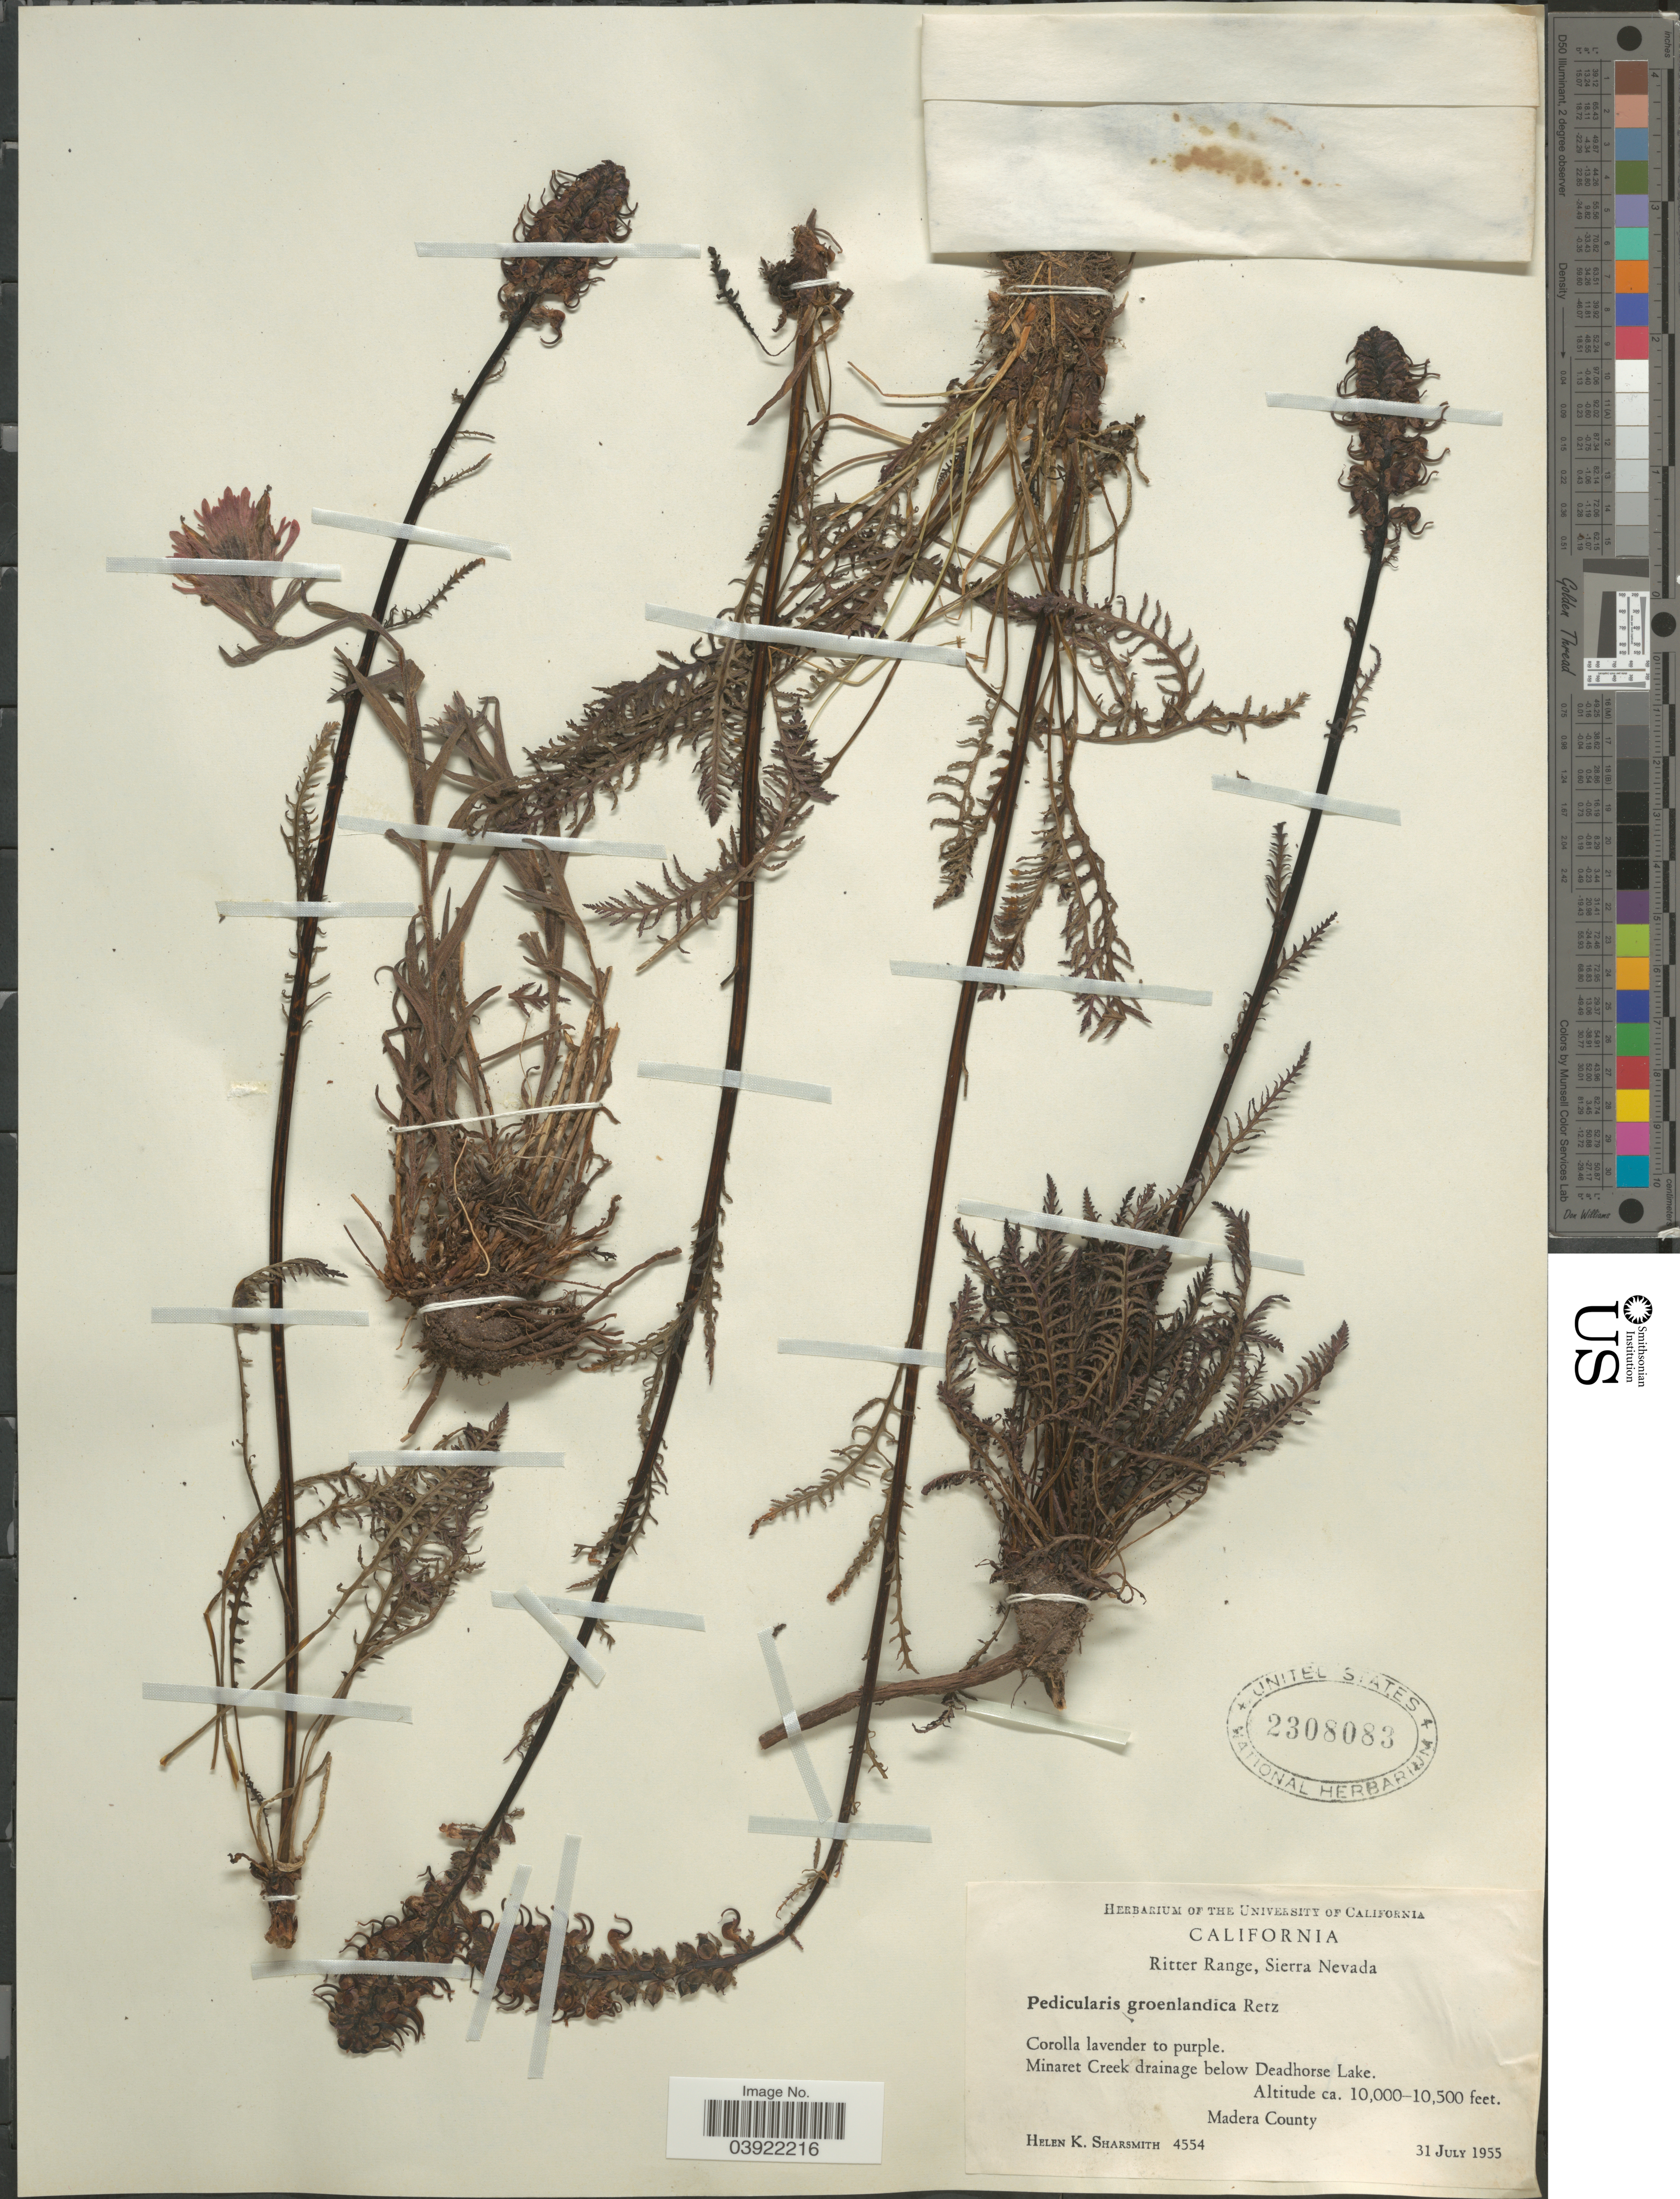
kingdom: Plantae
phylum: Tracheophyta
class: Magnoliopsida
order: Lamiales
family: Orobanchaceae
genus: Pedicularis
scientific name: Pedicularis groenlandica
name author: Retz.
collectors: H. Sharsmith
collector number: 4554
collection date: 1955-07-31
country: United States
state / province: California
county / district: Madera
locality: Ritter Range, Sierra Nevada. Minaret Creek drainage below Deadhorse Lake. Madera County.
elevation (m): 3048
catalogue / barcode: US 2308083